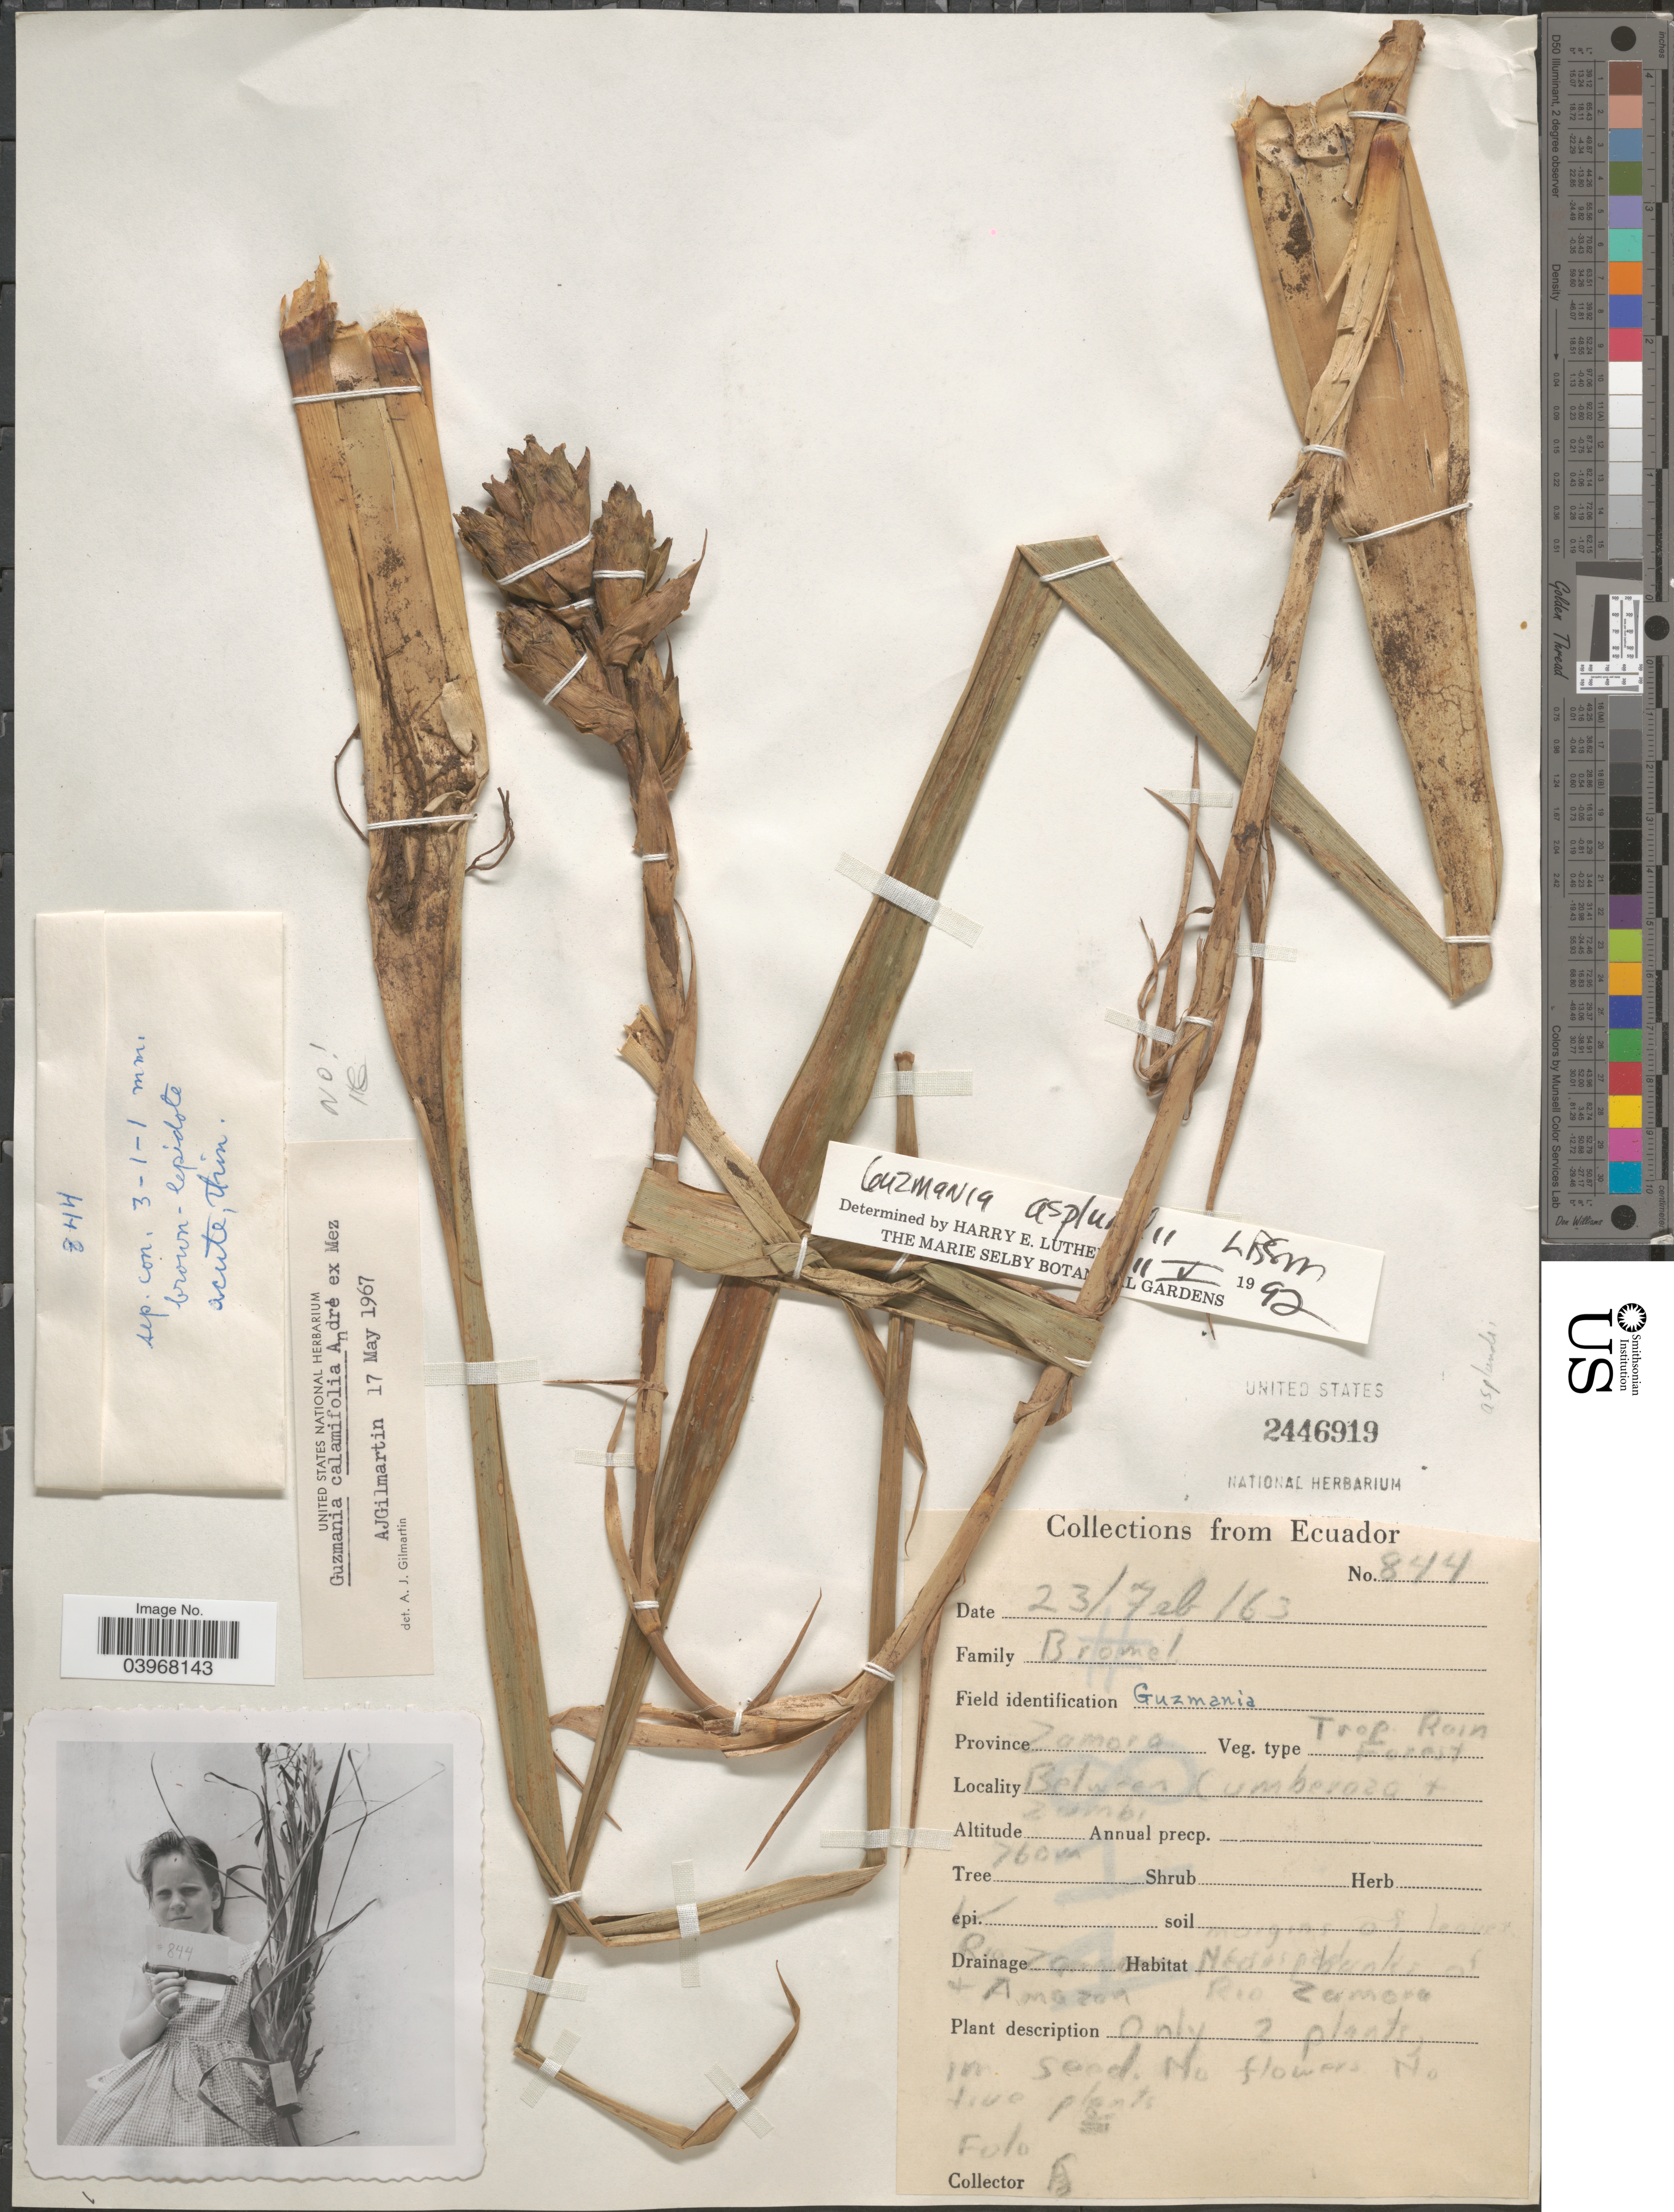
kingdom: Plantae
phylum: Tracheophyta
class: Liliopsida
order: Poales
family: Bromeliaceae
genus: Guzmania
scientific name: Guzmania asplundii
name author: L.B. Sm.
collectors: Gilmartin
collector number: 844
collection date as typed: Transcribed d/m/y: 23/2/63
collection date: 1963-02-23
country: Ecuador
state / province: Zamora-Chinchipe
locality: Province Zamora. Between Cumberoza & Zambi.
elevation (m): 760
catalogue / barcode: US 2446919